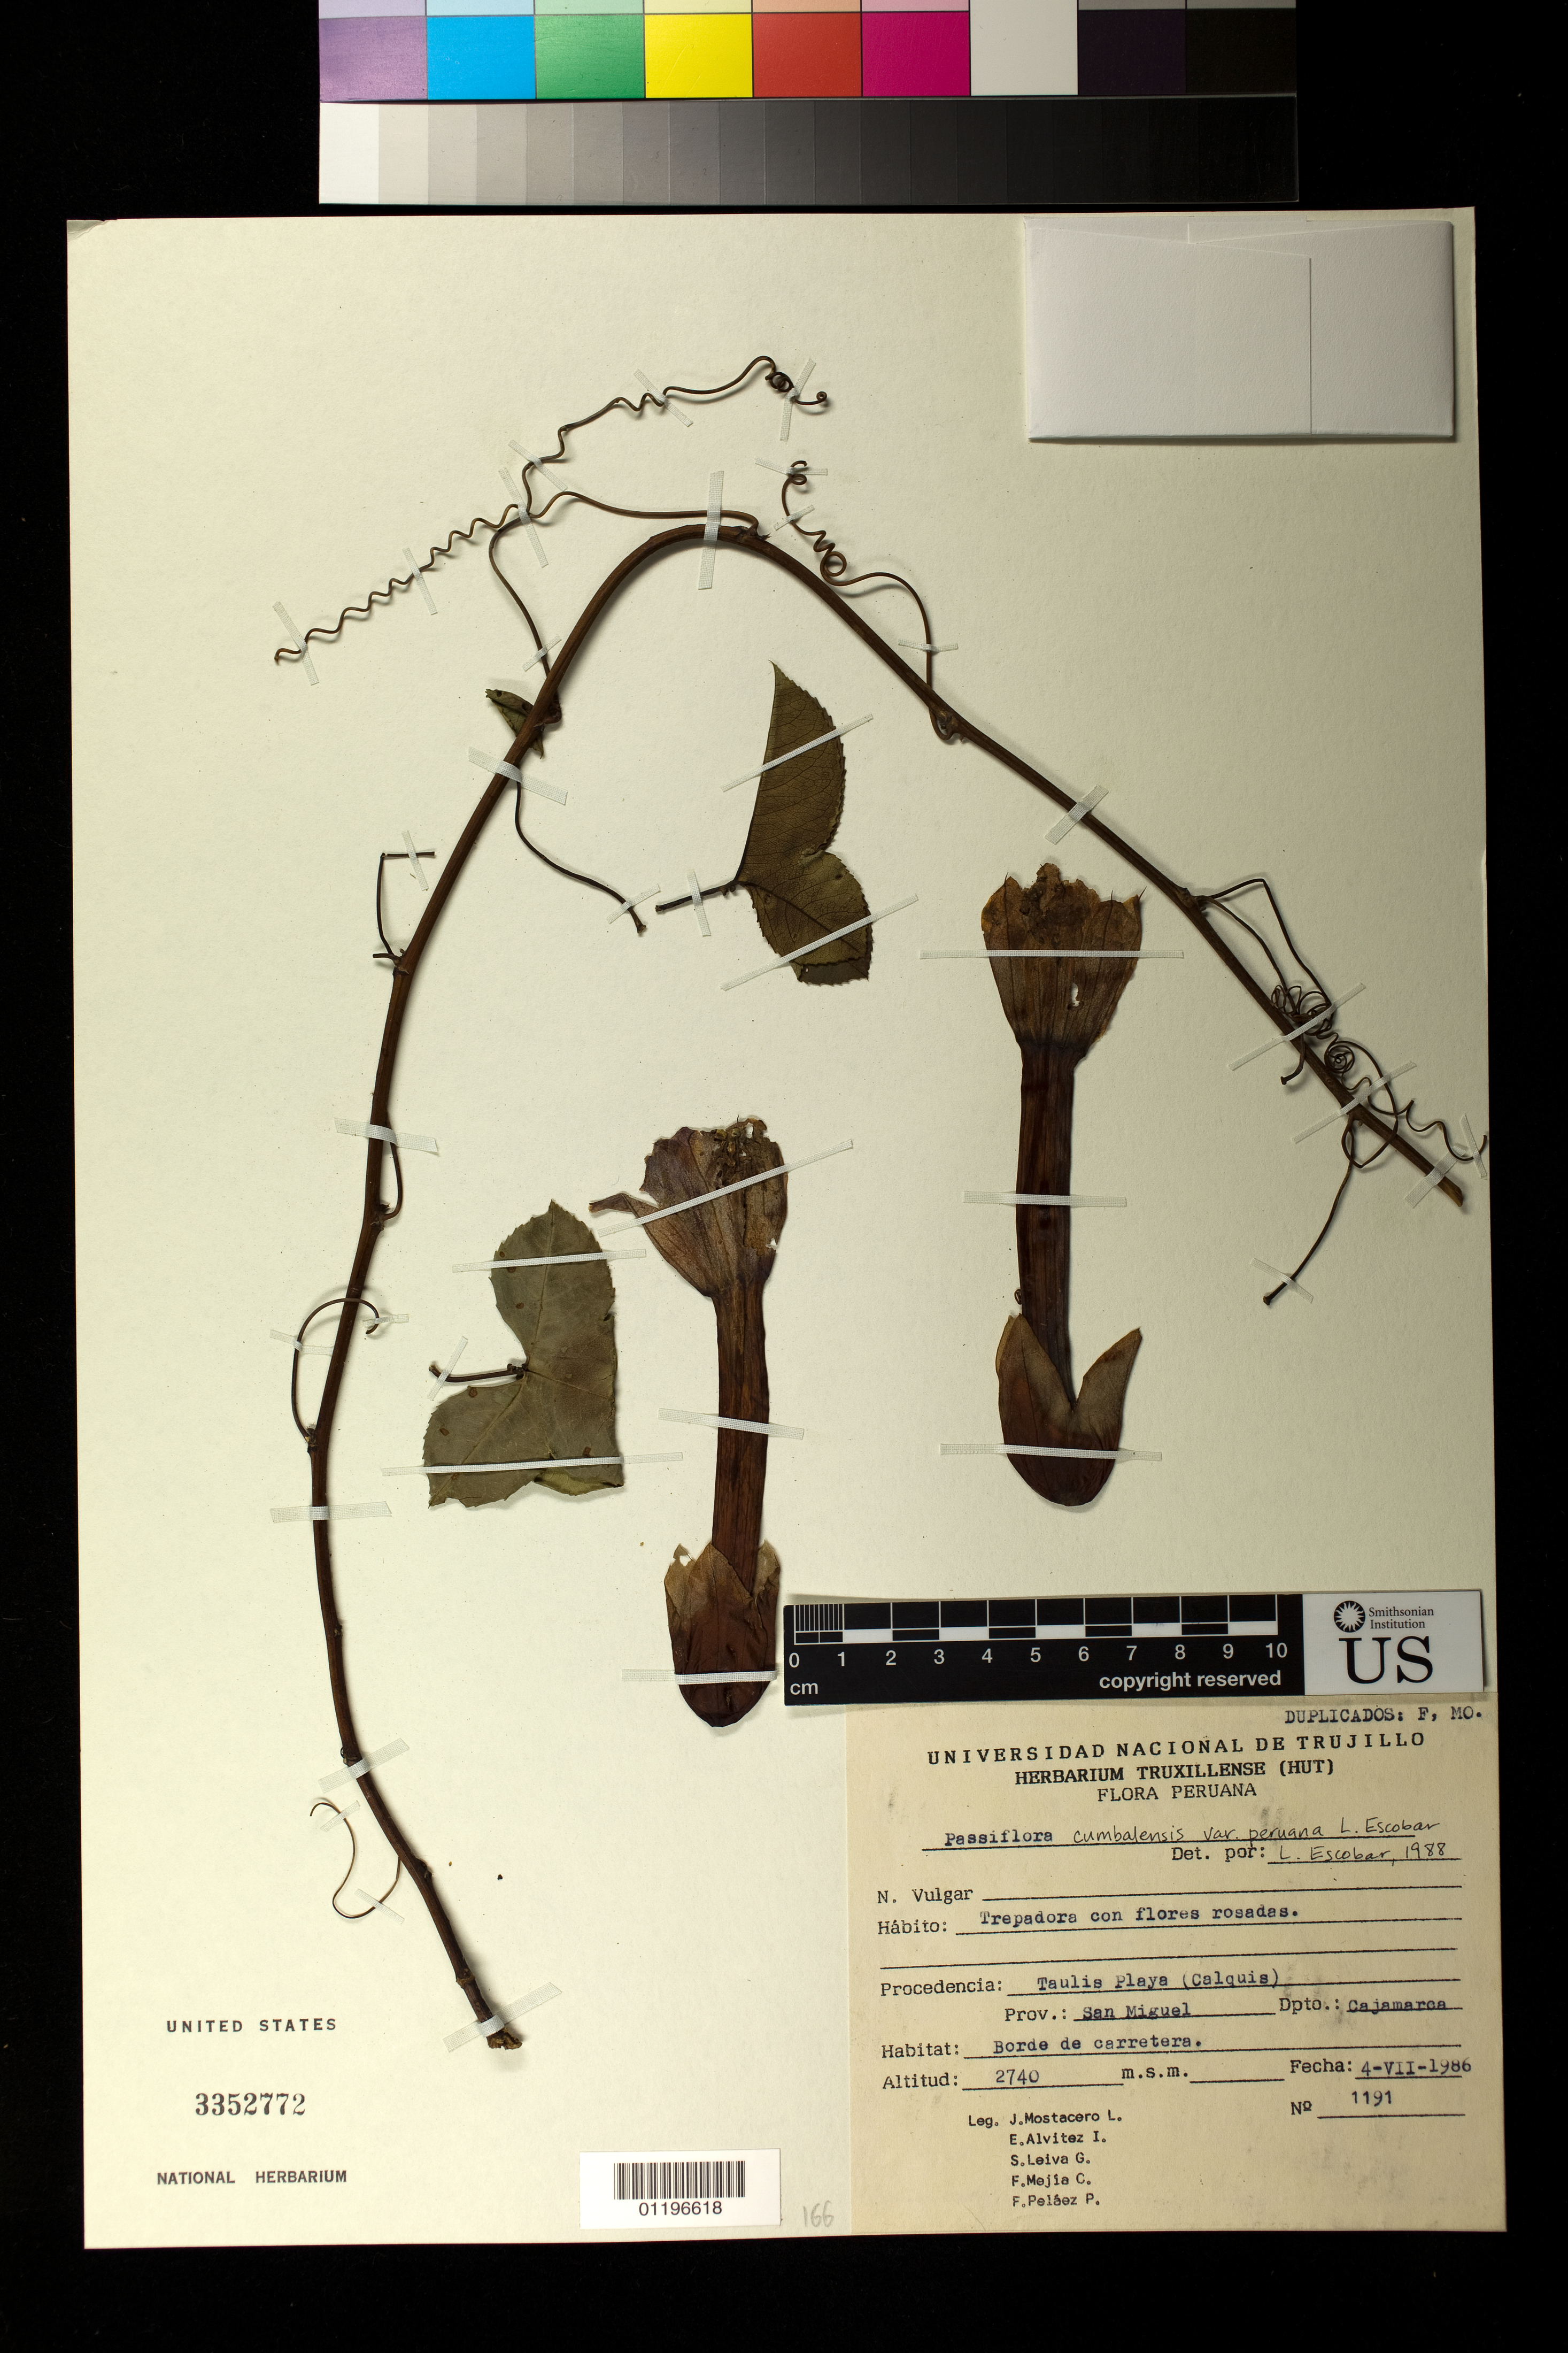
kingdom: Plantae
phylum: Tracheophyta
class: Magnoliopsida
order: Malpighiales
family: Passifloraceae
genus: Passiflora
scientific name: Passiflora cumbalensis var. peruana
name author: L.K. Escobar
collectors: J. Mostacero L., E. Alvitez I., S. Leiva G. & J. C. Mejia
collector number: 1191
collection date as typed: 07 Apr 1986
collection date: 1986-04-07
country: Peru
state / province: Cajamarca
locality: Procedencia: Taulis Playa (Calquis)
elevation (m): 2740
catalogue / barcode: US 3352772